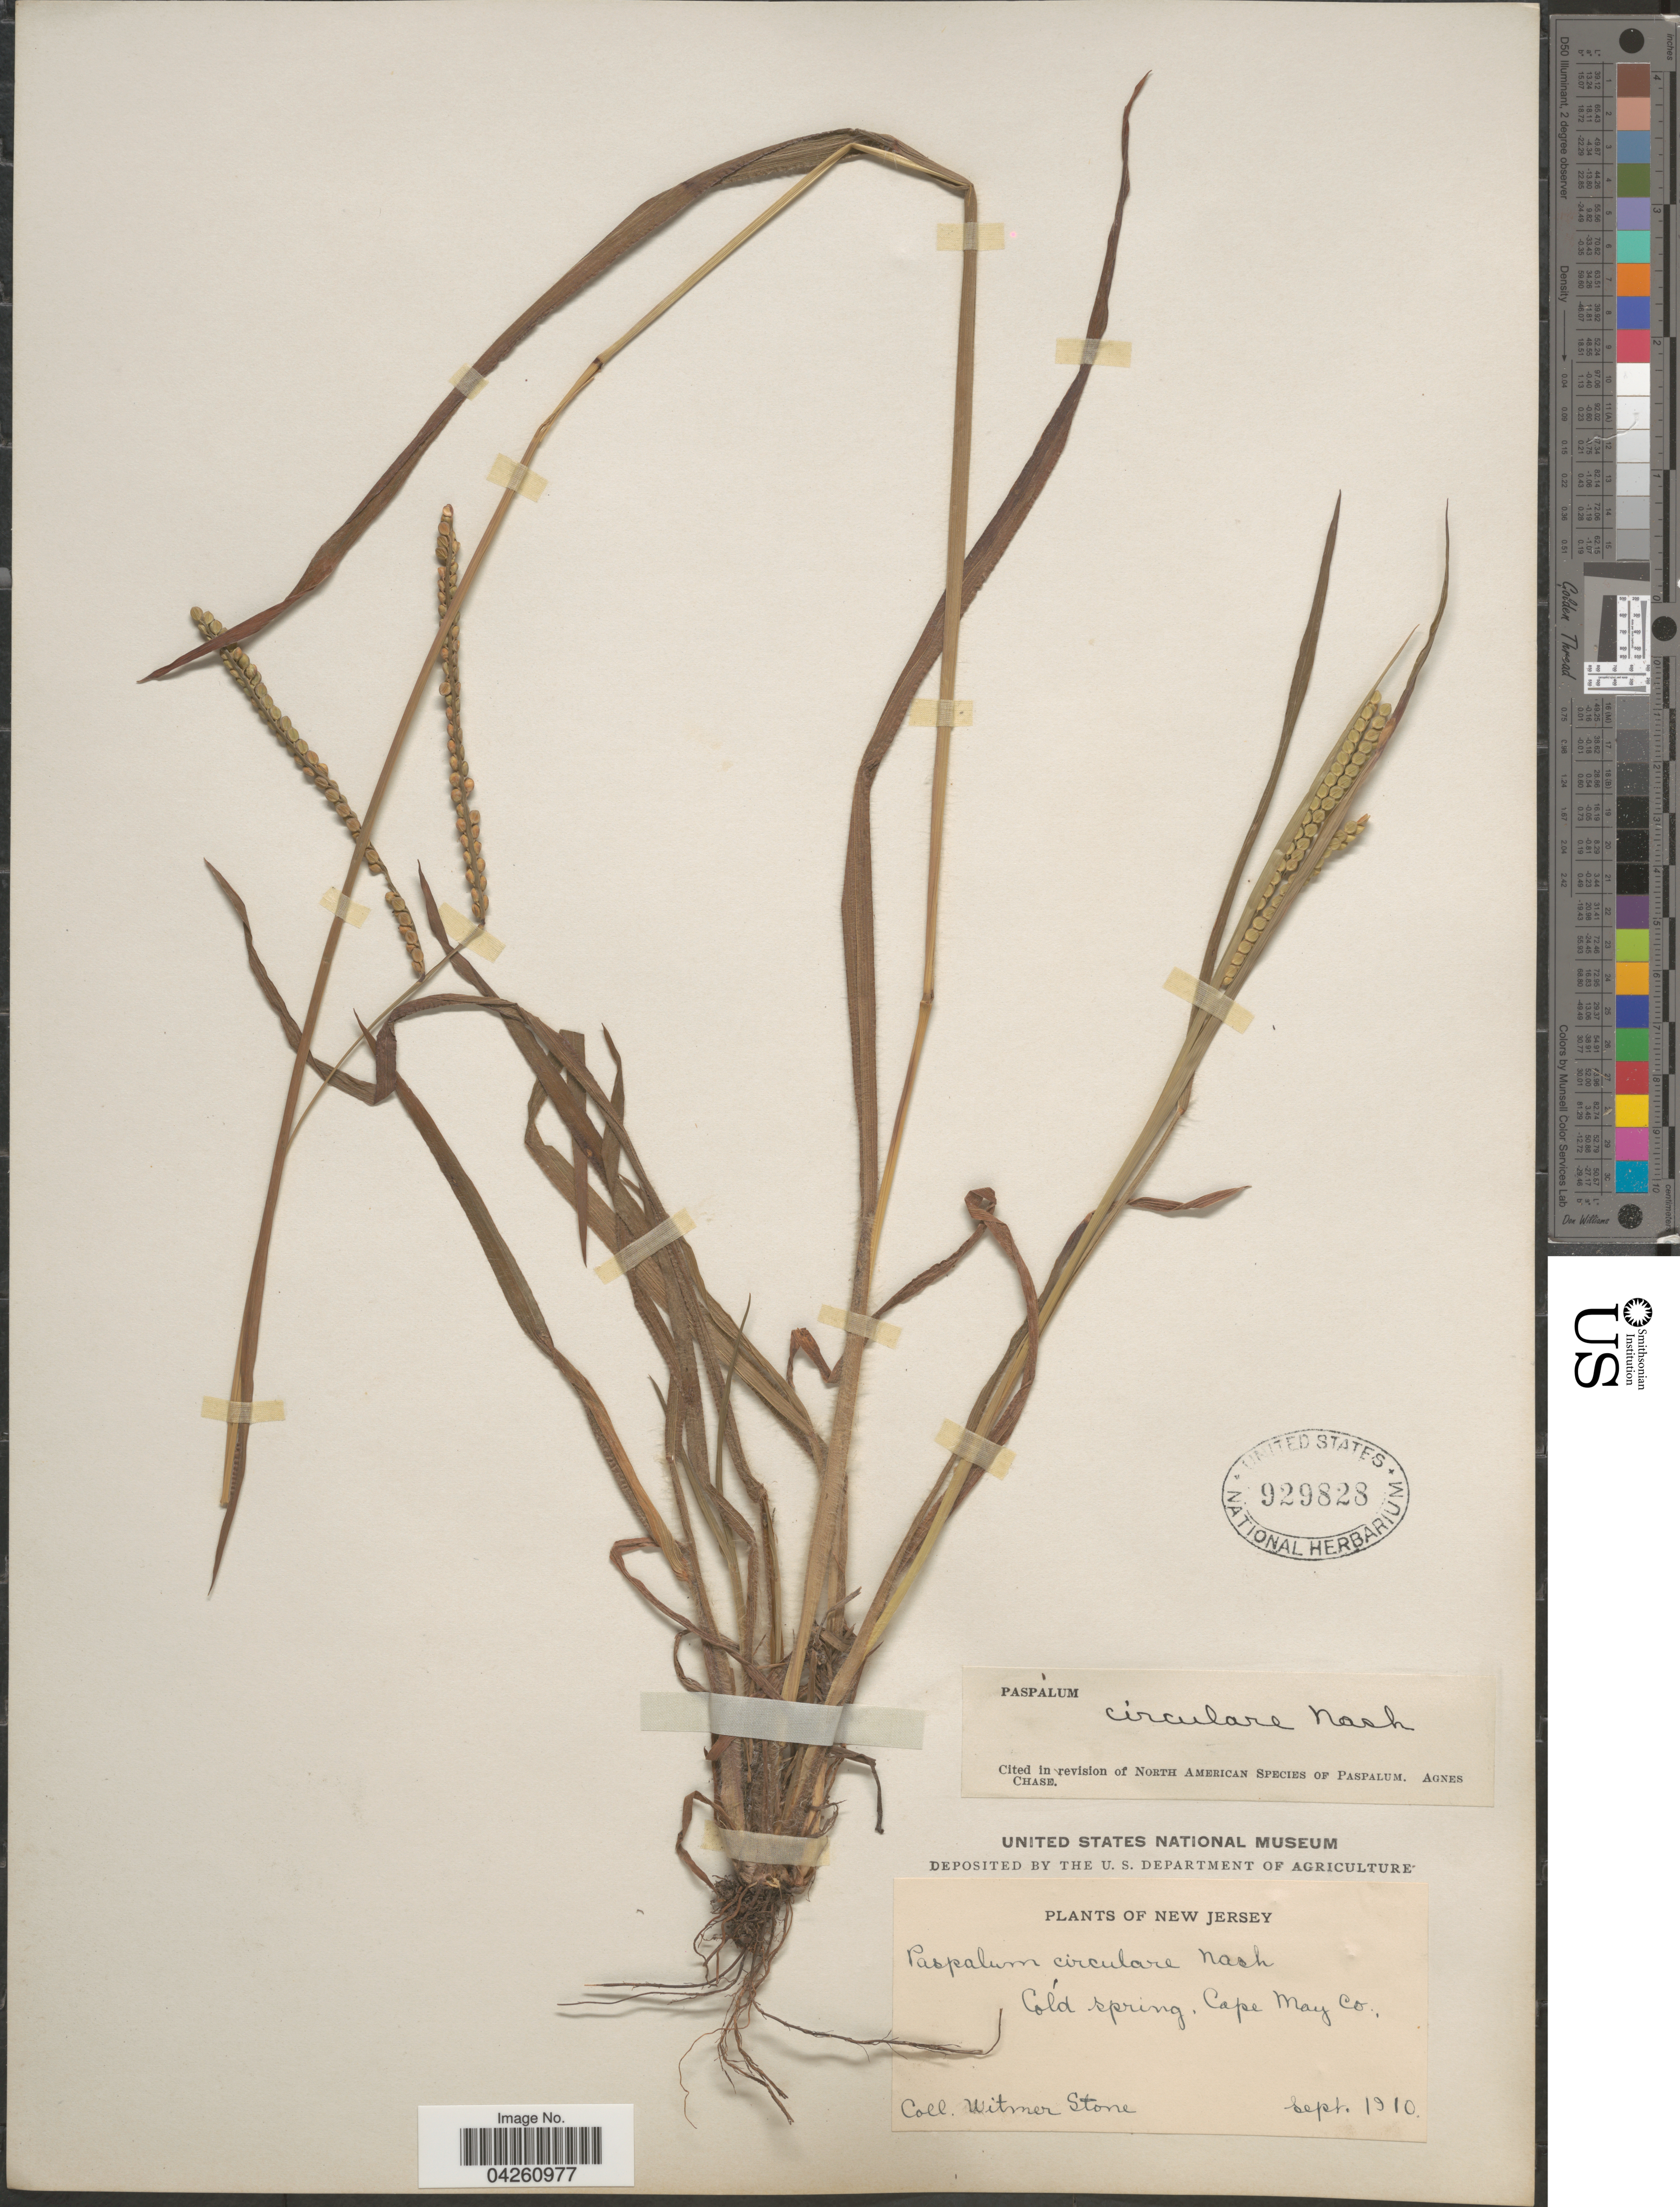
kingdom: Plantae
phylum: Tracheophyta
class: Liliopsida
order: Poales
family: Poaceae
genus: Paspalum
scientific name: Paspalum circulare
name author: Nash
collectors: W. Stone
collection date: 1910-09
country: United States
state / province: New Jersey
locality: Cold spring, Cape May Co.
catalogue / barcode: US 929828